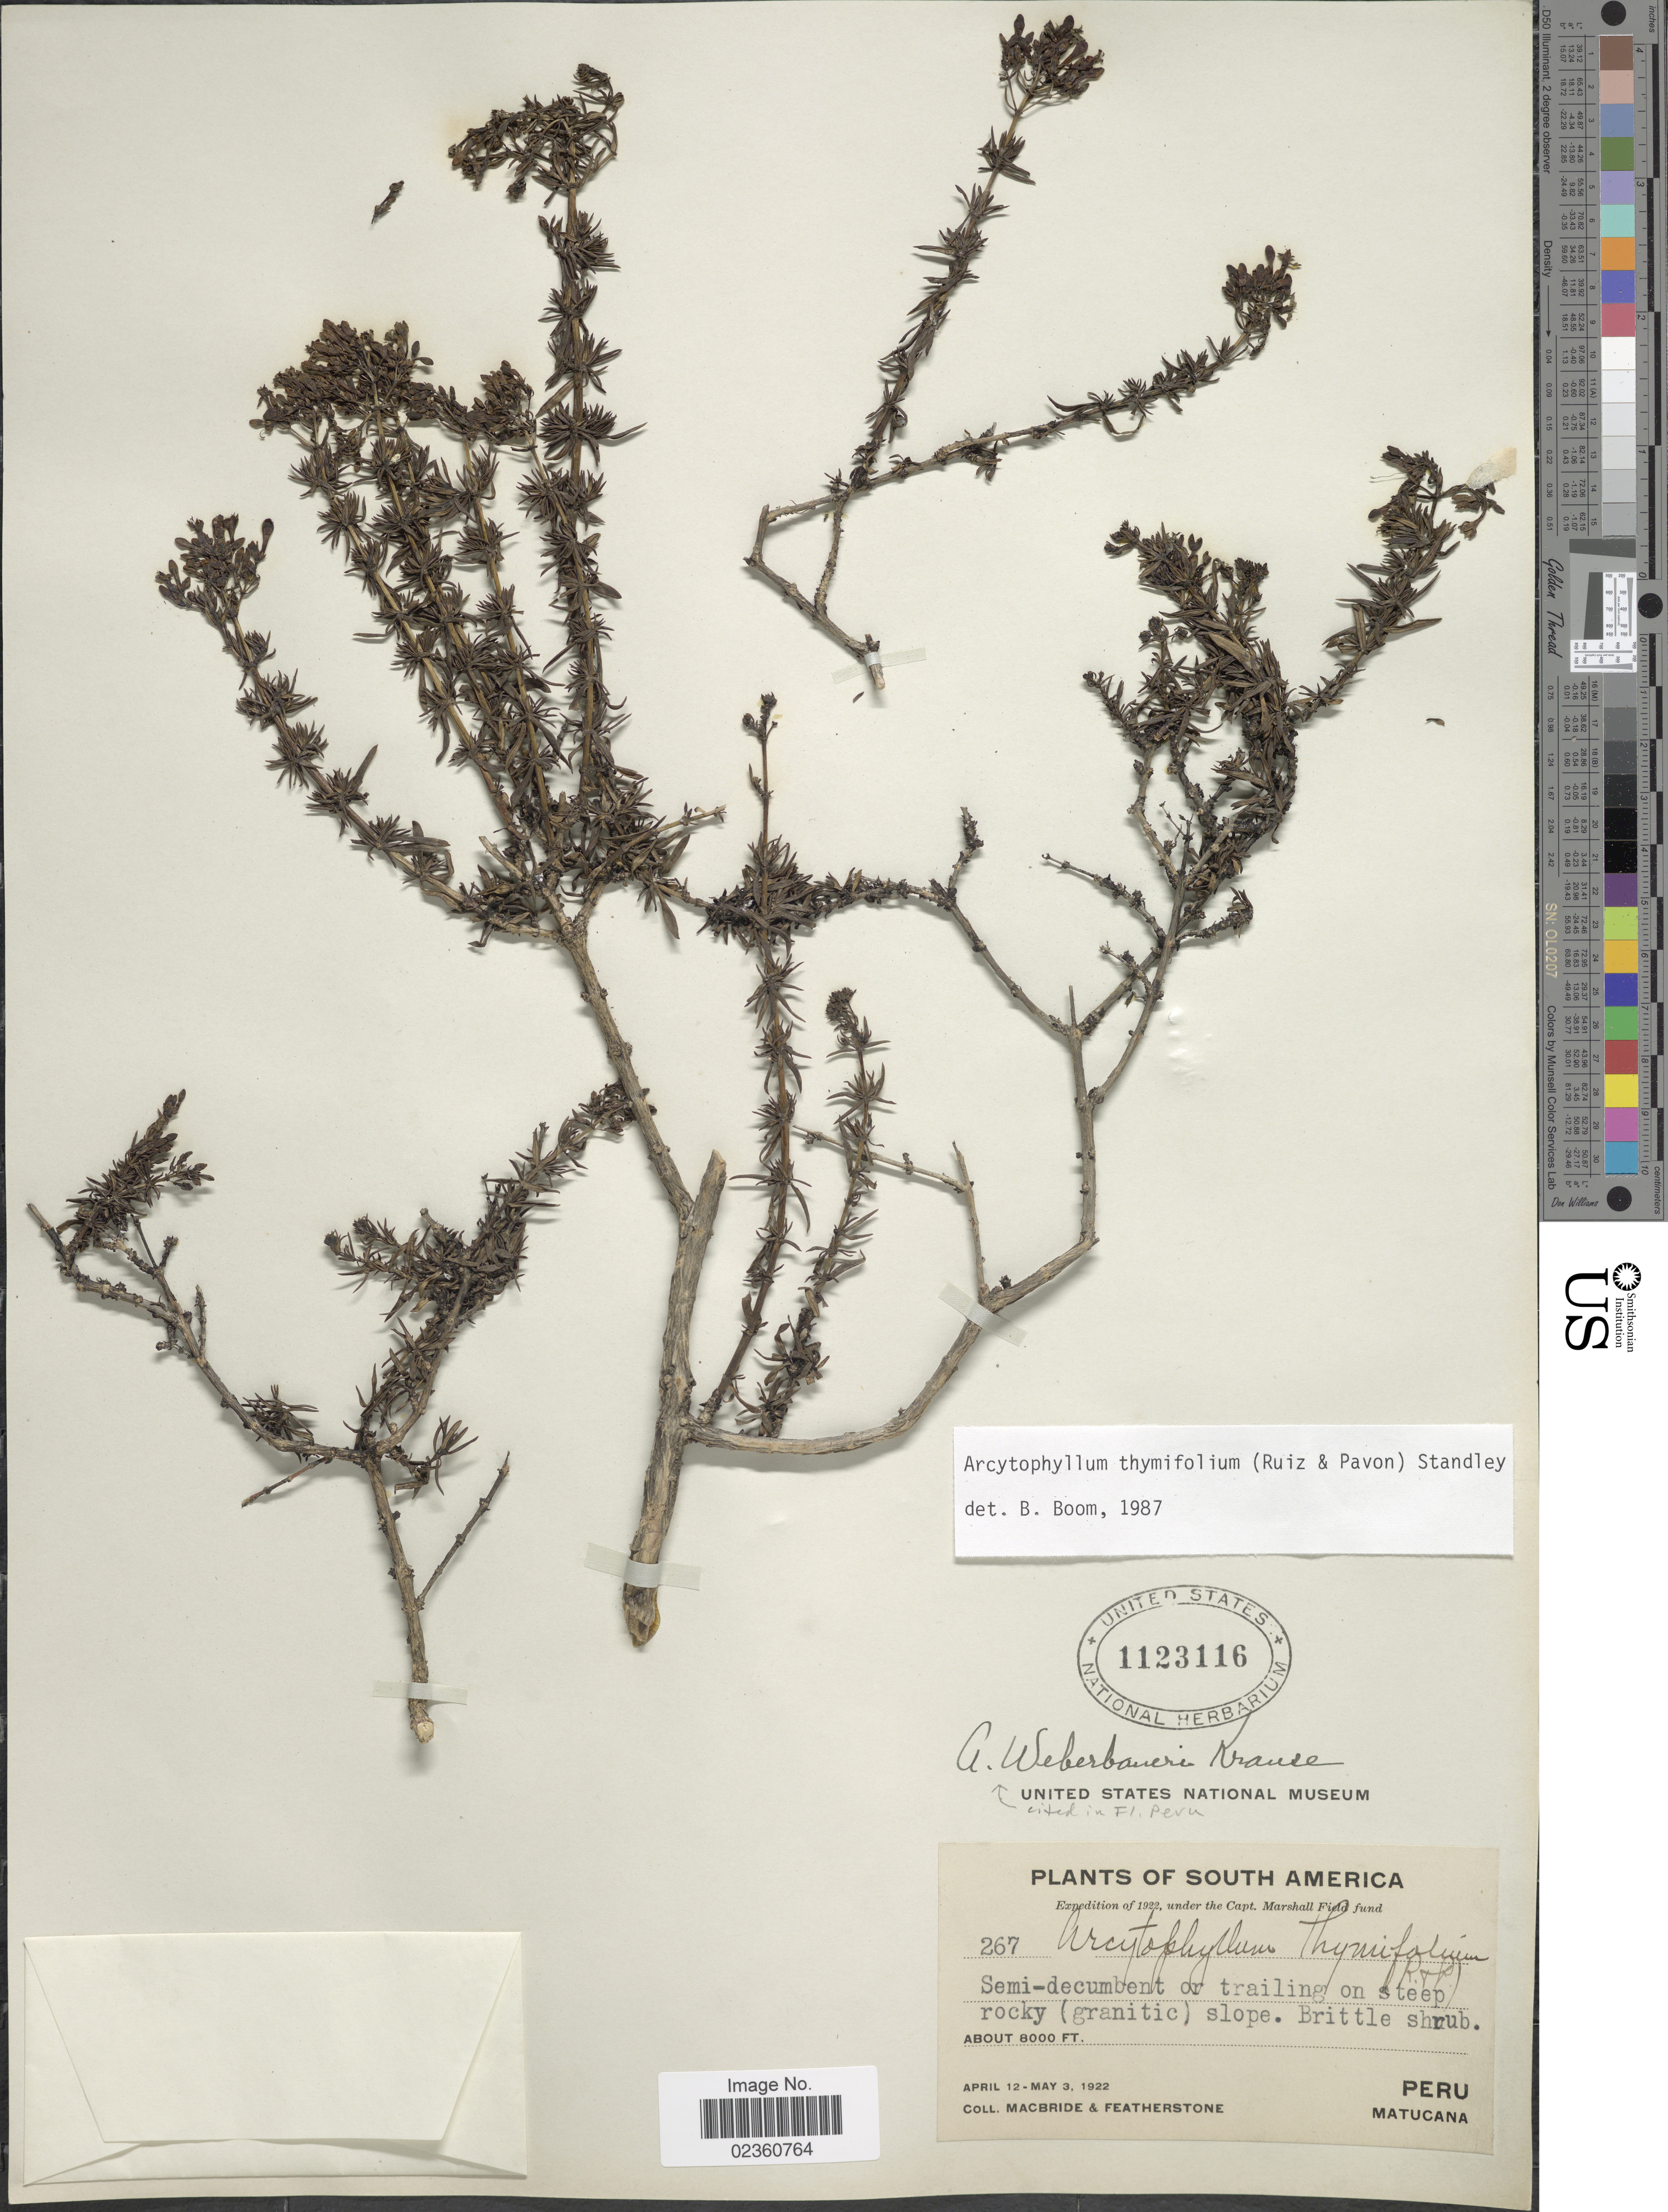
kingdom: Plantae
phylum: Tracheophyta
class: Magnoliopsida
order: Gentianales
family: Rubiaceae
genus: Arcytophyllum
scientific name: Arcytophyllum thymifolium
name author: (Ruiz & Pav.) Standl.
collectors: Macbride, -- & -. Featherstone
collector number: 267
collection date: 1922-04-12/1922-05-03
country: Peru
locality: Semi-decumbent or trailing on steep rocky (granitic) slope, Matucana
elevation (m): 2438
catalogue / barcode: US 1123116